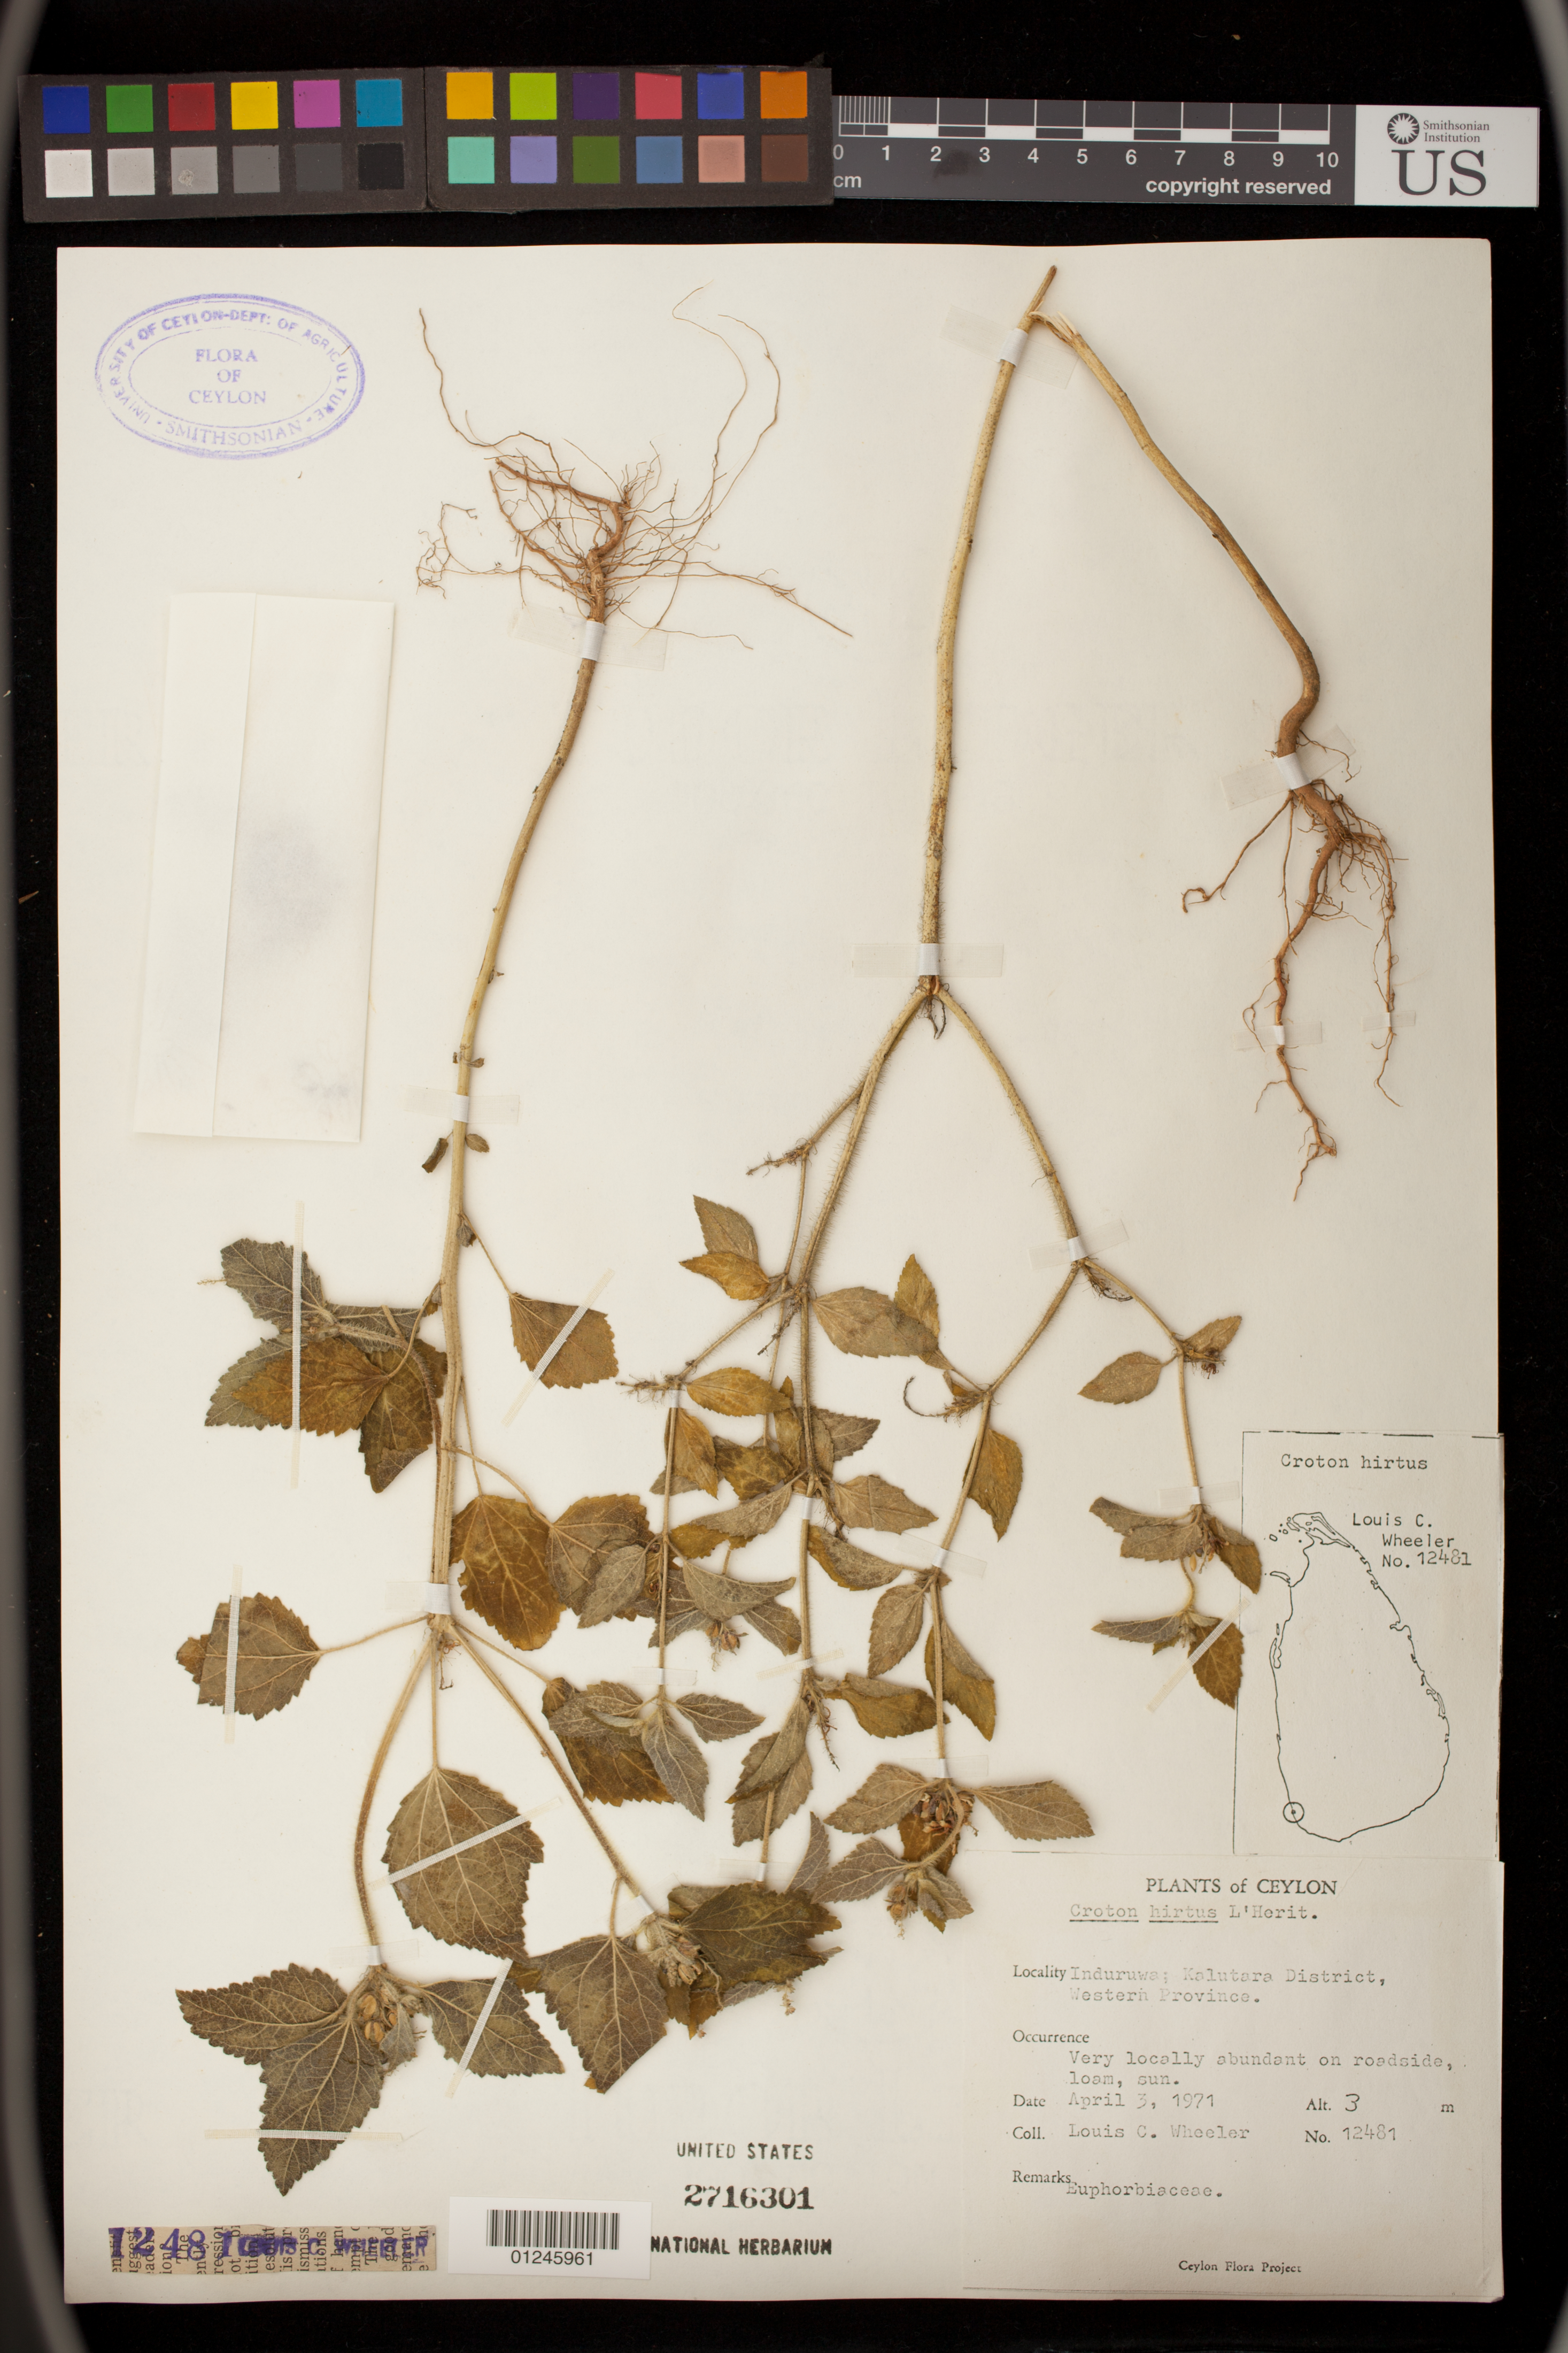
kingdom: Plantae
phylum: Tracheophyta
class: Magnoliopsida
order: Malpighiales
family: Euphorbiaceae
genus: Croton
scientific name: Croton hirtus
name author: L'Hér.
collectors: L. C. Wheeler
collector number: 12481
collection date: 1971-04-03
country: Sri Lanka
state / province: Western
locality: Induruwa; Kalutara District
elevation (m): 3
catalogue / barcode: US 2716301